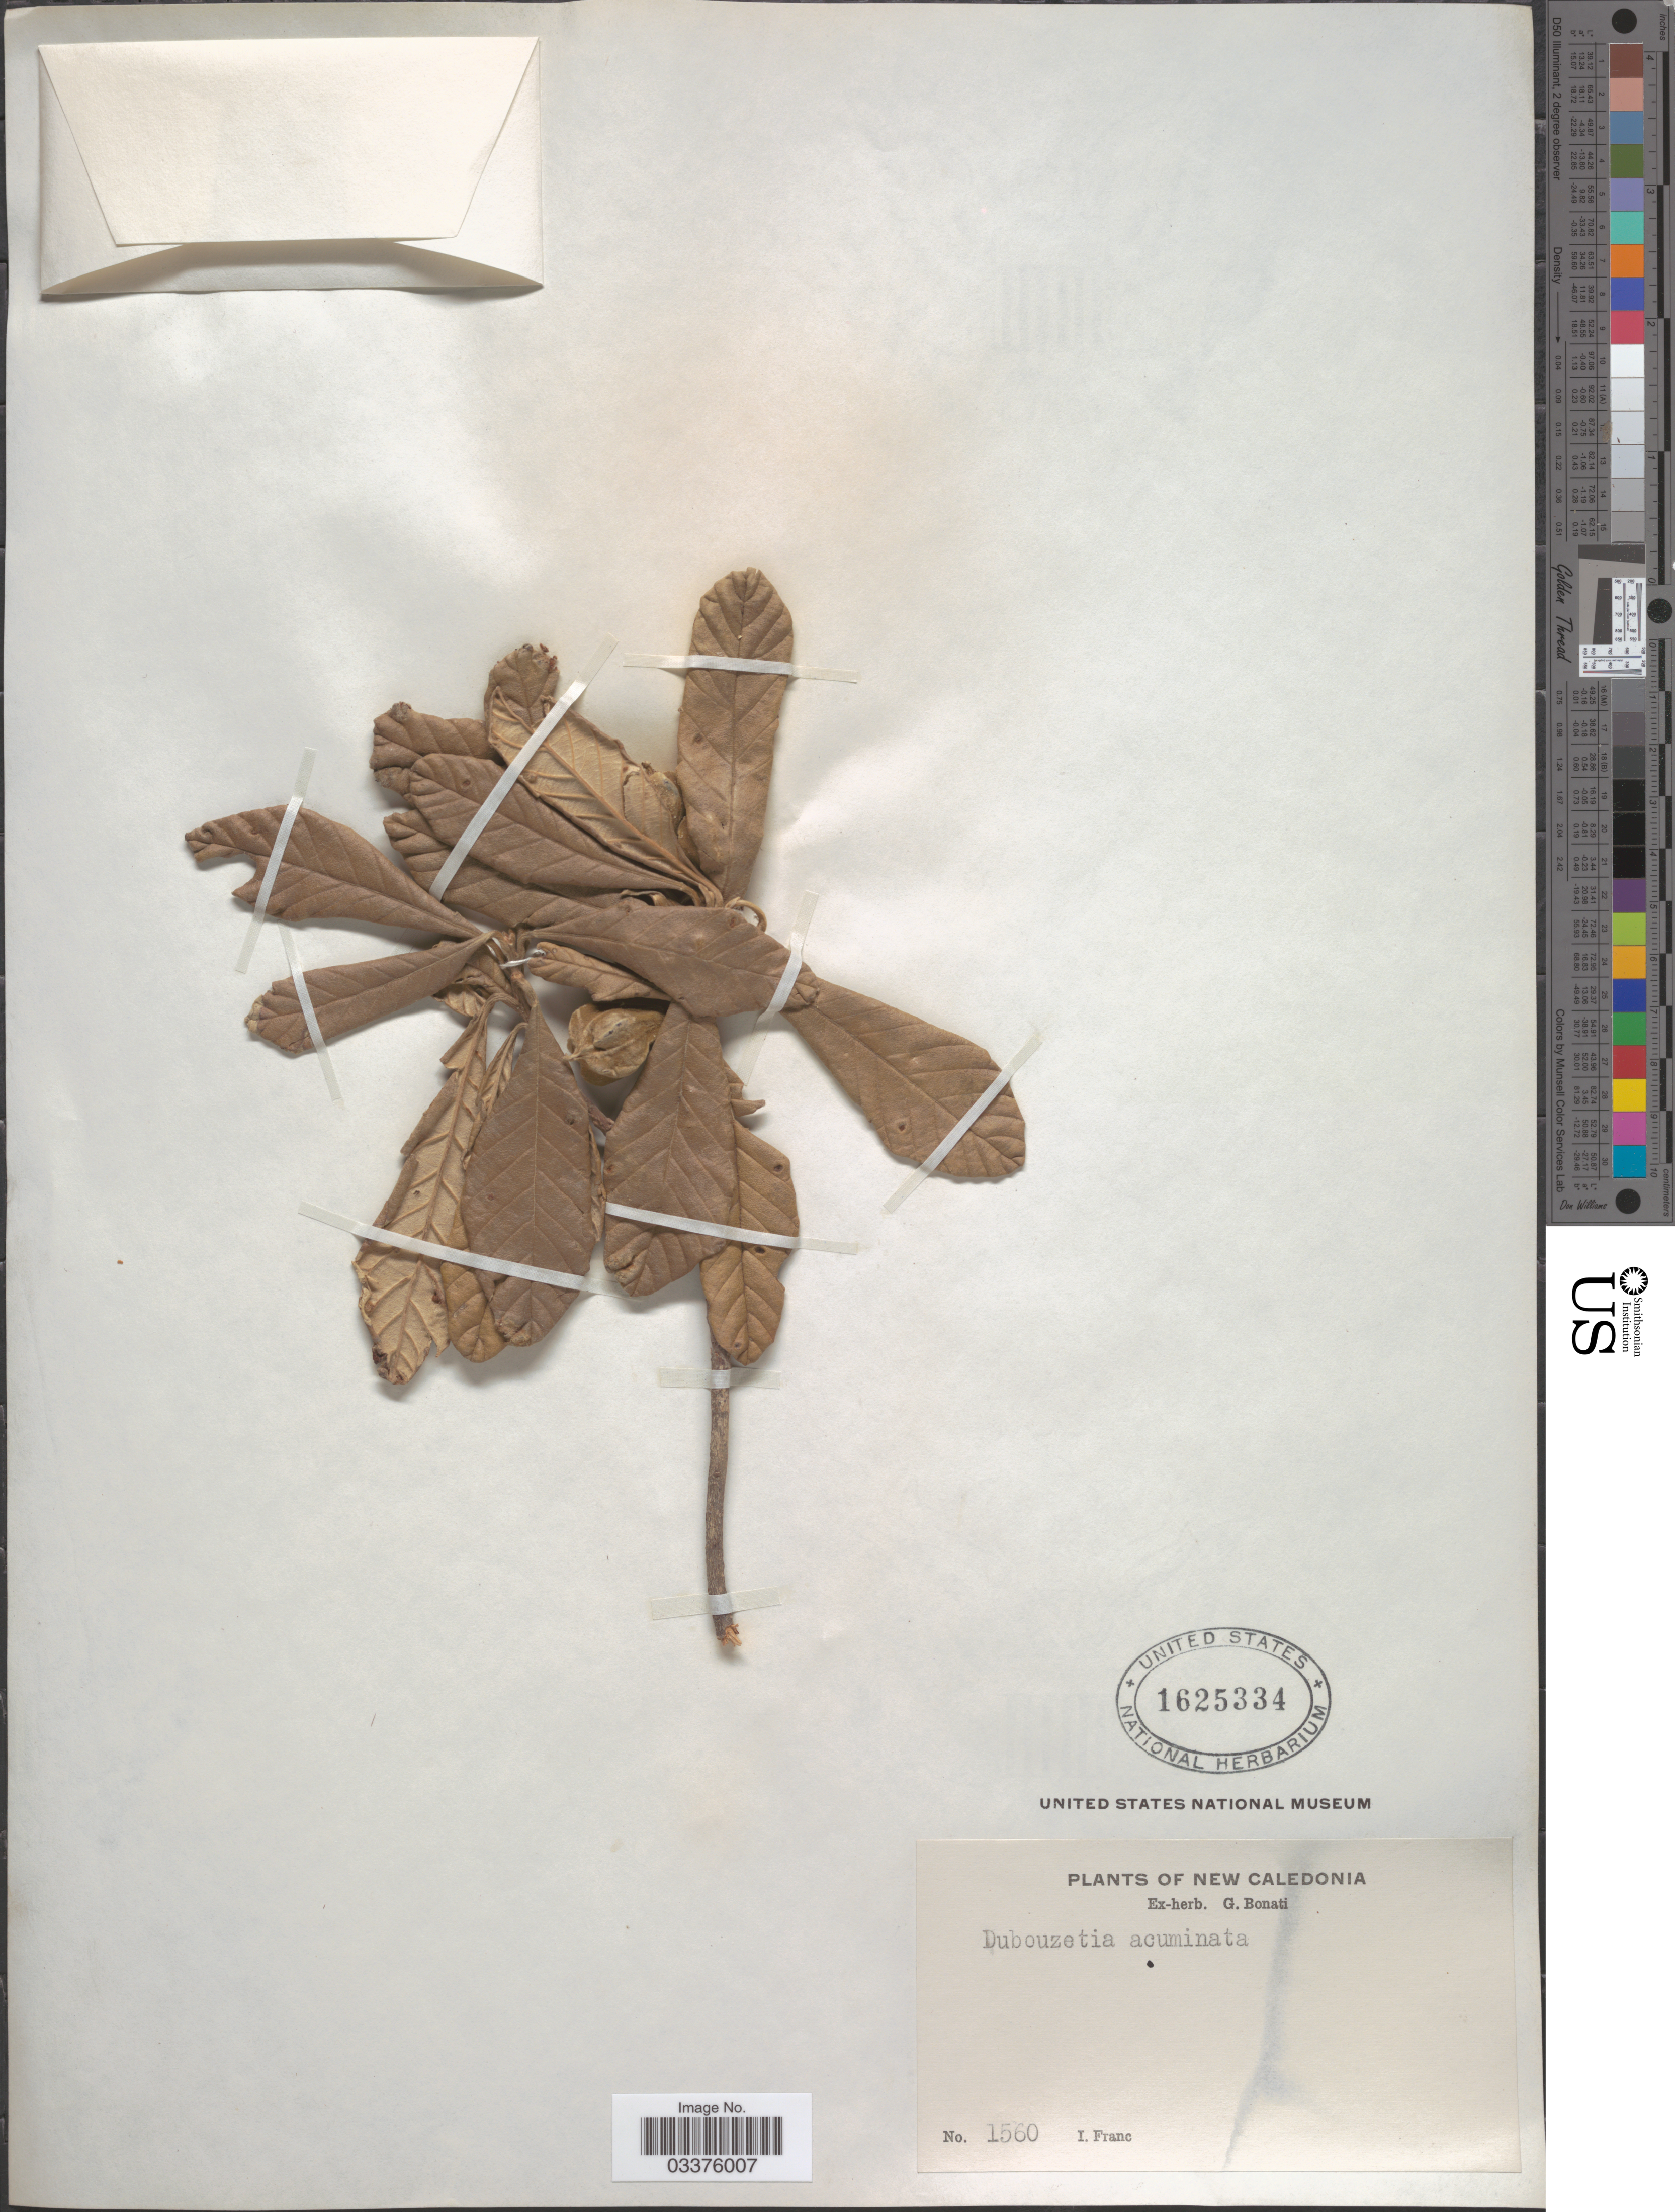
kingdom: Plantae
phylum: Tracheophyta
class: Magnoliopsida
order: Oxalidales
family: Elaeocarpaceae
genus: Dubouzetia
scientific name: Dubouzetia acuminata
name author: Sprague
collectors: I. Franc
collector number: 1560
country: New Caledonia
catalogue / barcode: US 1625334